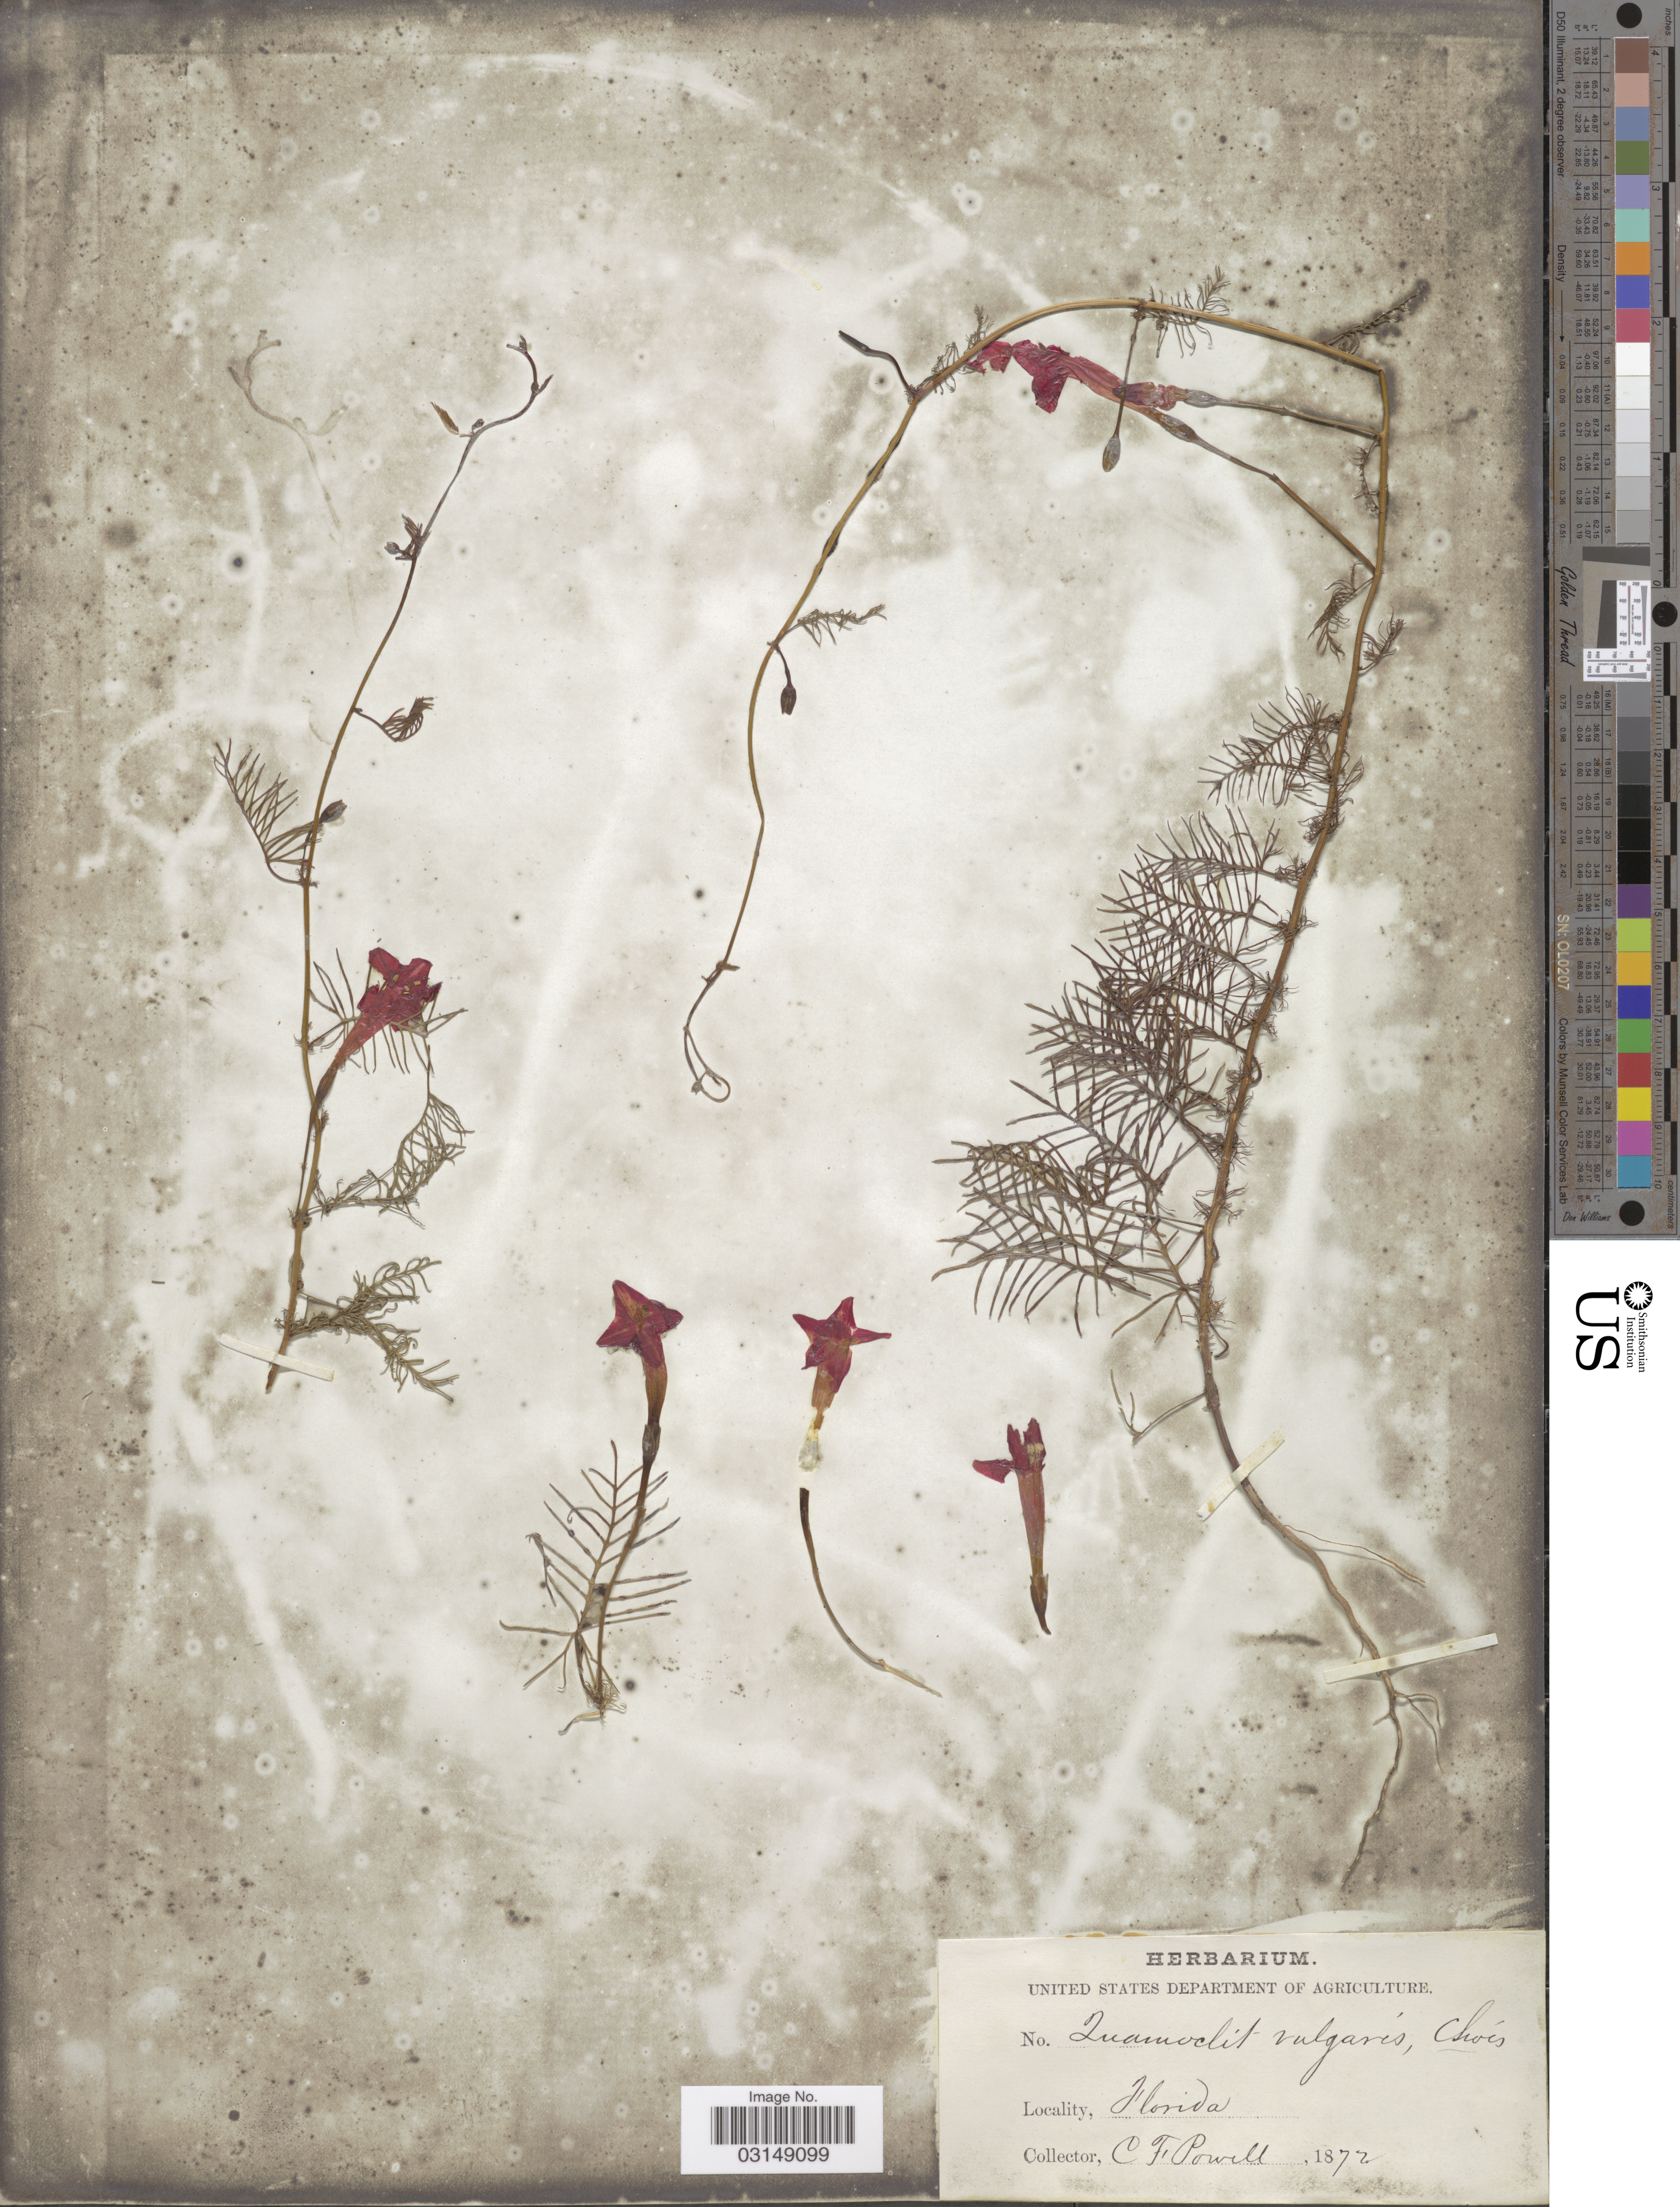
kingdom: Plantae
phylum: Tracheophyta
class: Magnoliopsida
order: Solanales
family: Convolvulaceae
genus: Ipomoea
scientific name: Ipomoea quamoclit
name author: L.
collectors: C. F. Powell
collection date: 1872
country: United States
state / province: Florida